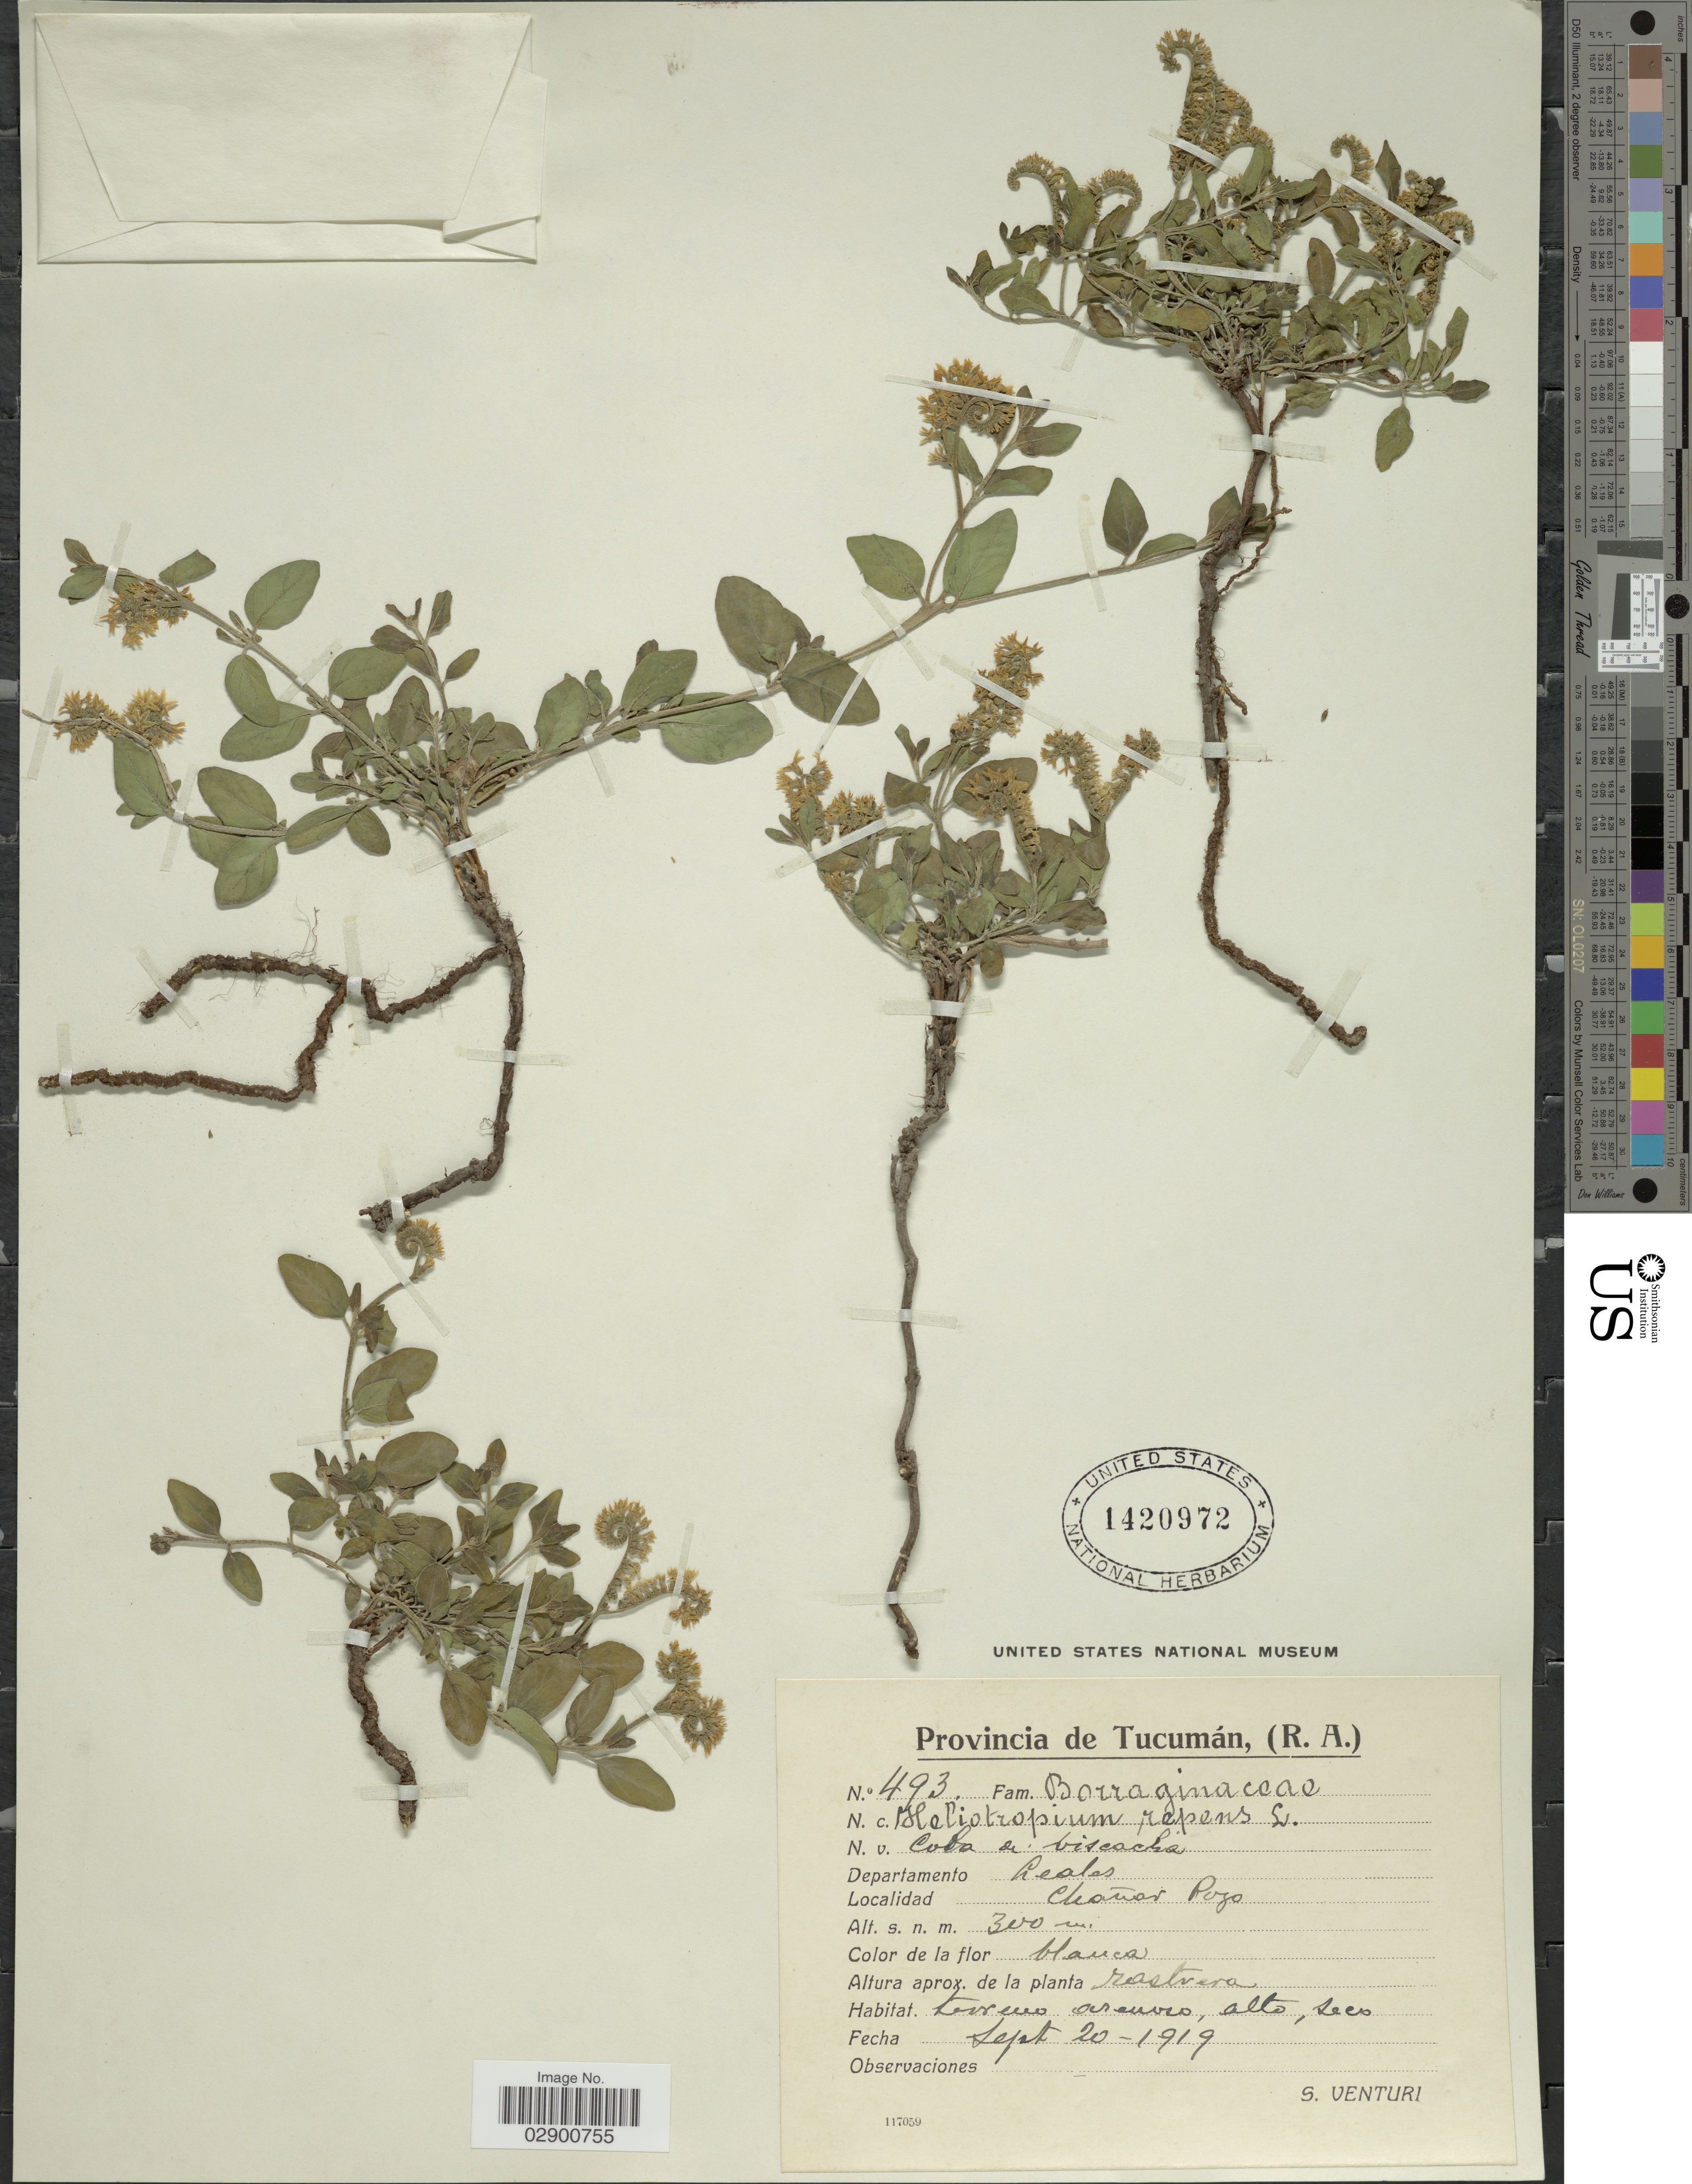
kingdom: Plantae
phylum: Tracheophyta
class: Magnoliopsida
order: Boraginales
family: Heliotropiaceae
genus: Heliotropium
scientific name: Heliotropium veronicifolium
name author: Griseb.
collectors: S. Venturi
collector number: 493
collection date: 1919-09-20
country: Argentina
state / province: Tucuman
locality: Provincia de Tucumán, (R.A.). Departamento Lealas. Chañar Pozo.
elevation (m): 300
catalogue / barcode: US 1420972